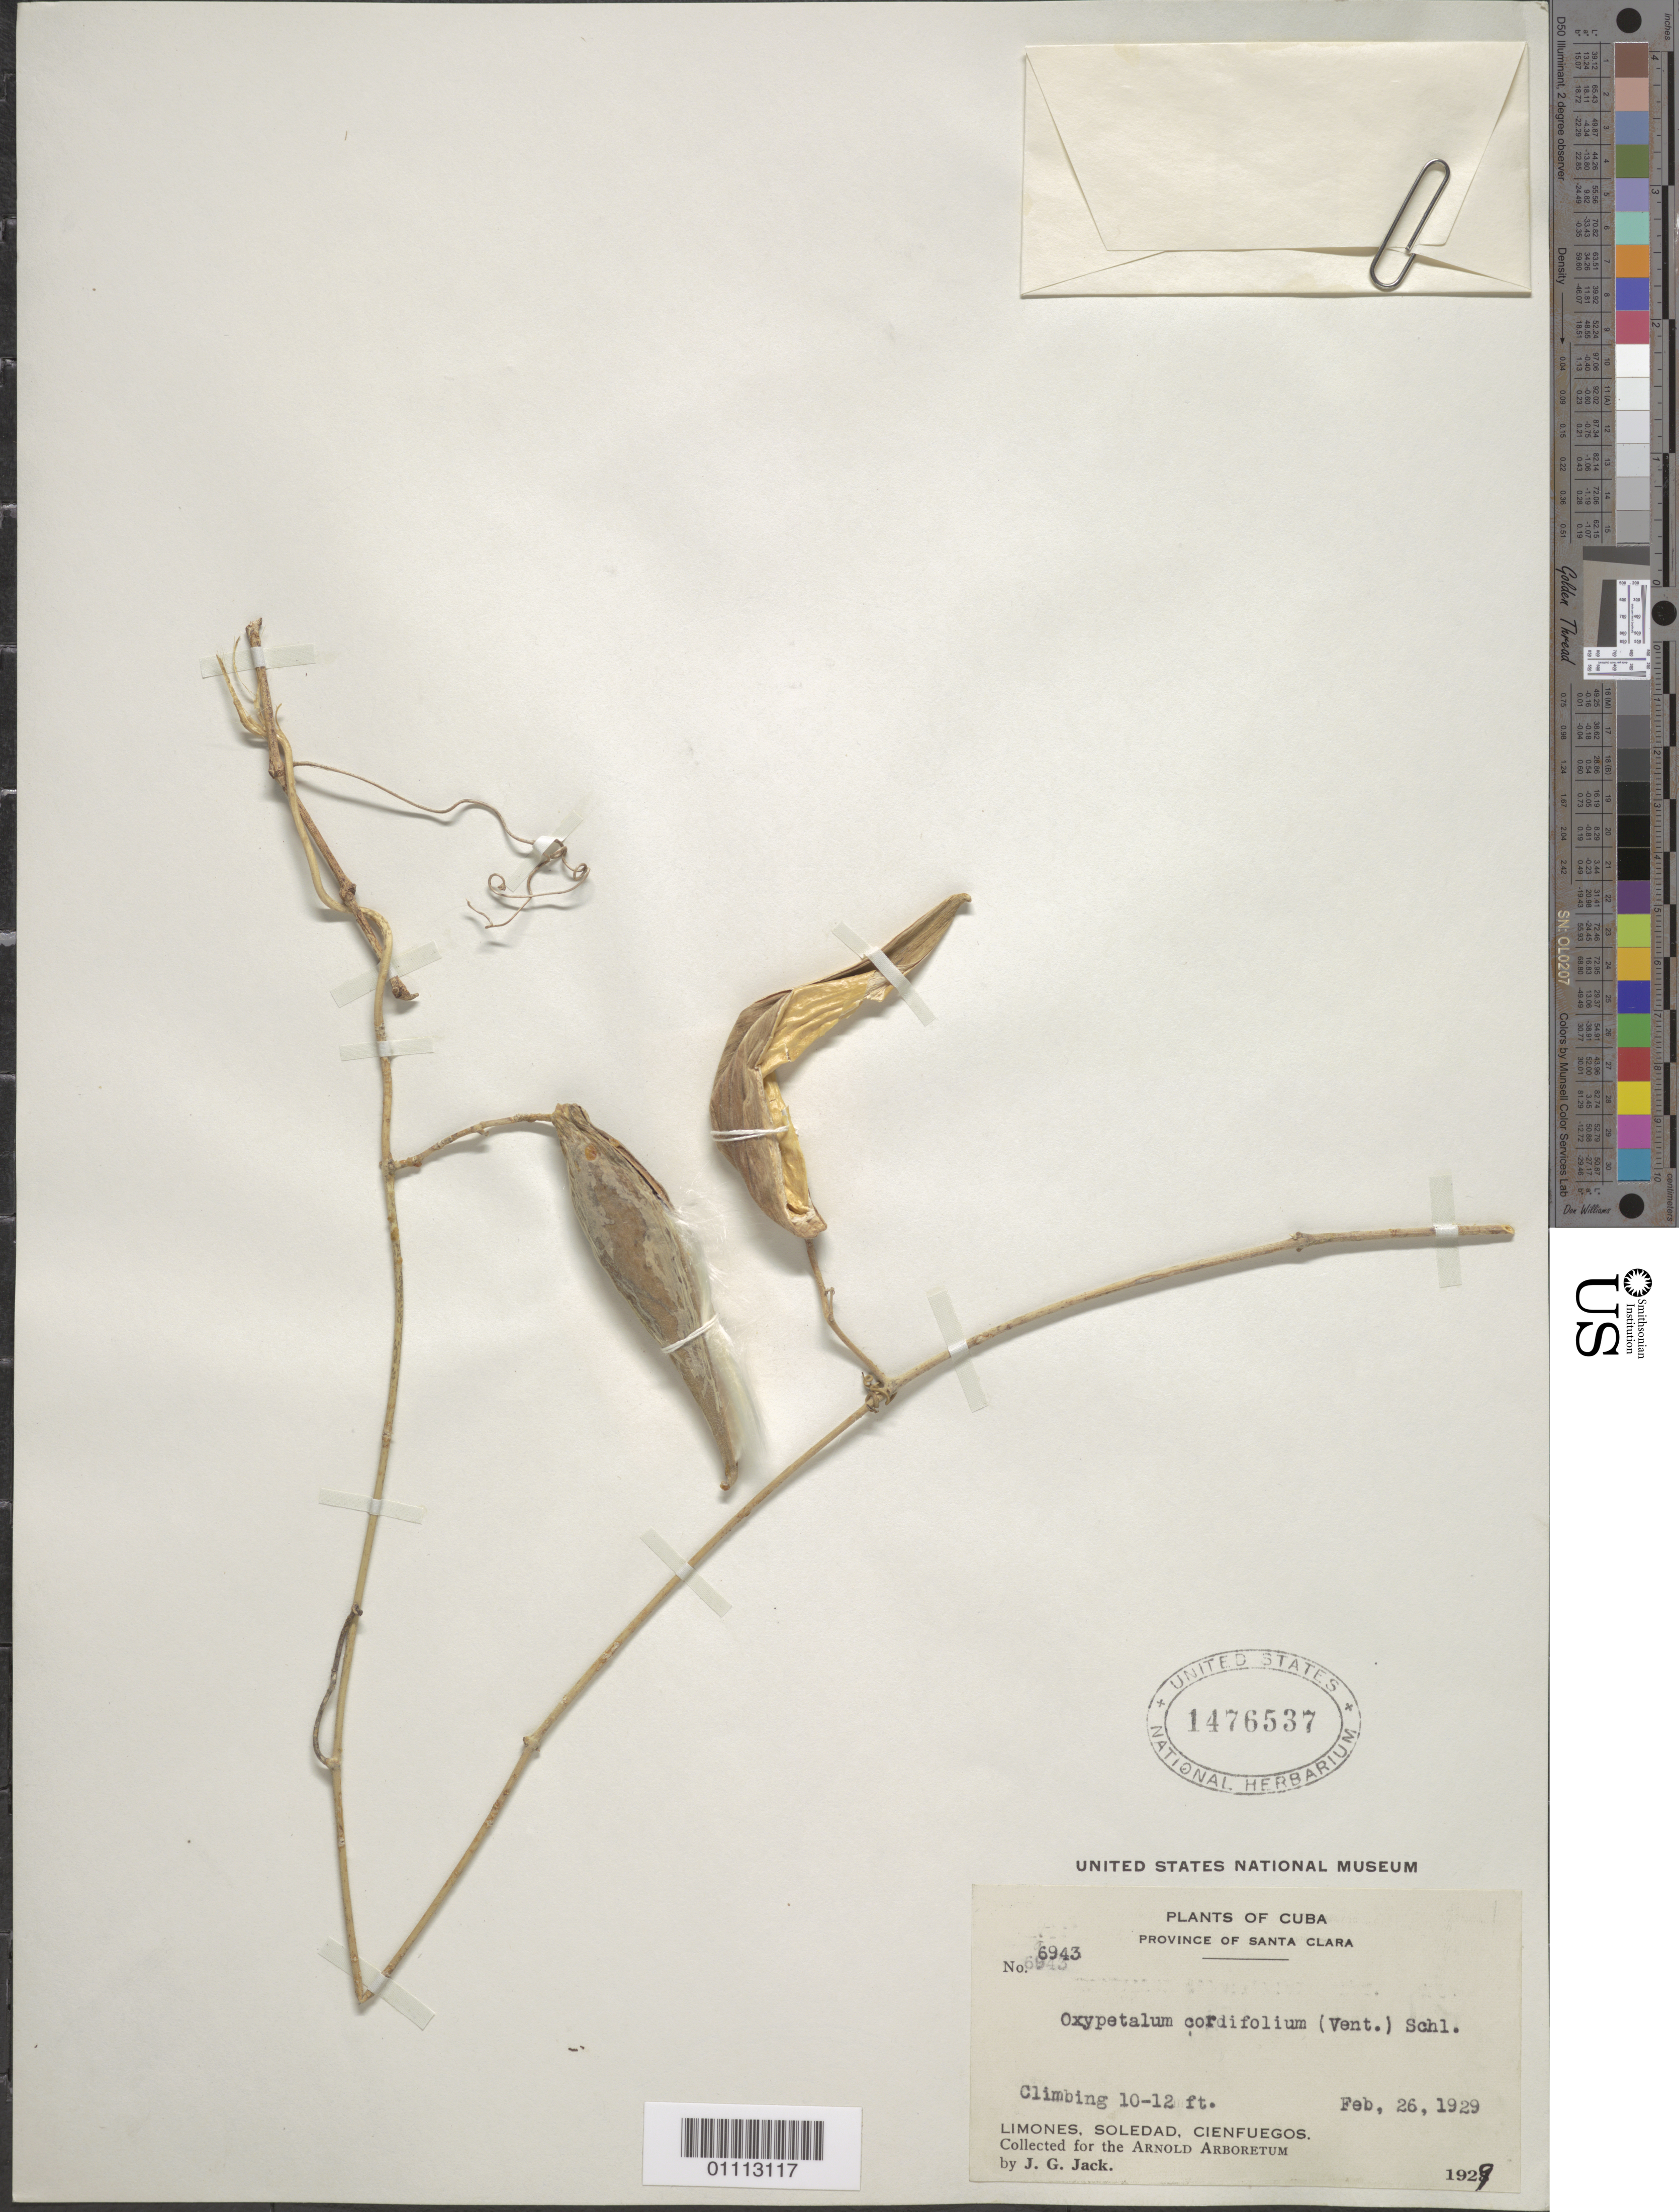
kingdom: Plantae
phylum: Tracheophyta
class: Magnoliopsida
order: Gentianales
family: Apocynaceae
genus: Oxypetalum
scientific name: Oxypetalum cordifolium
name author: (Vent.) Schltr.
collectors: J. G. Jack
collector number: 6943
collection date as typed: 26 Feb 1929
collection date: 1929-02-26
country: Cuba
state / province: Cienfuegos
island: Cuba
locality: Limones, Soledad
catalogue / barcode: US 1476537